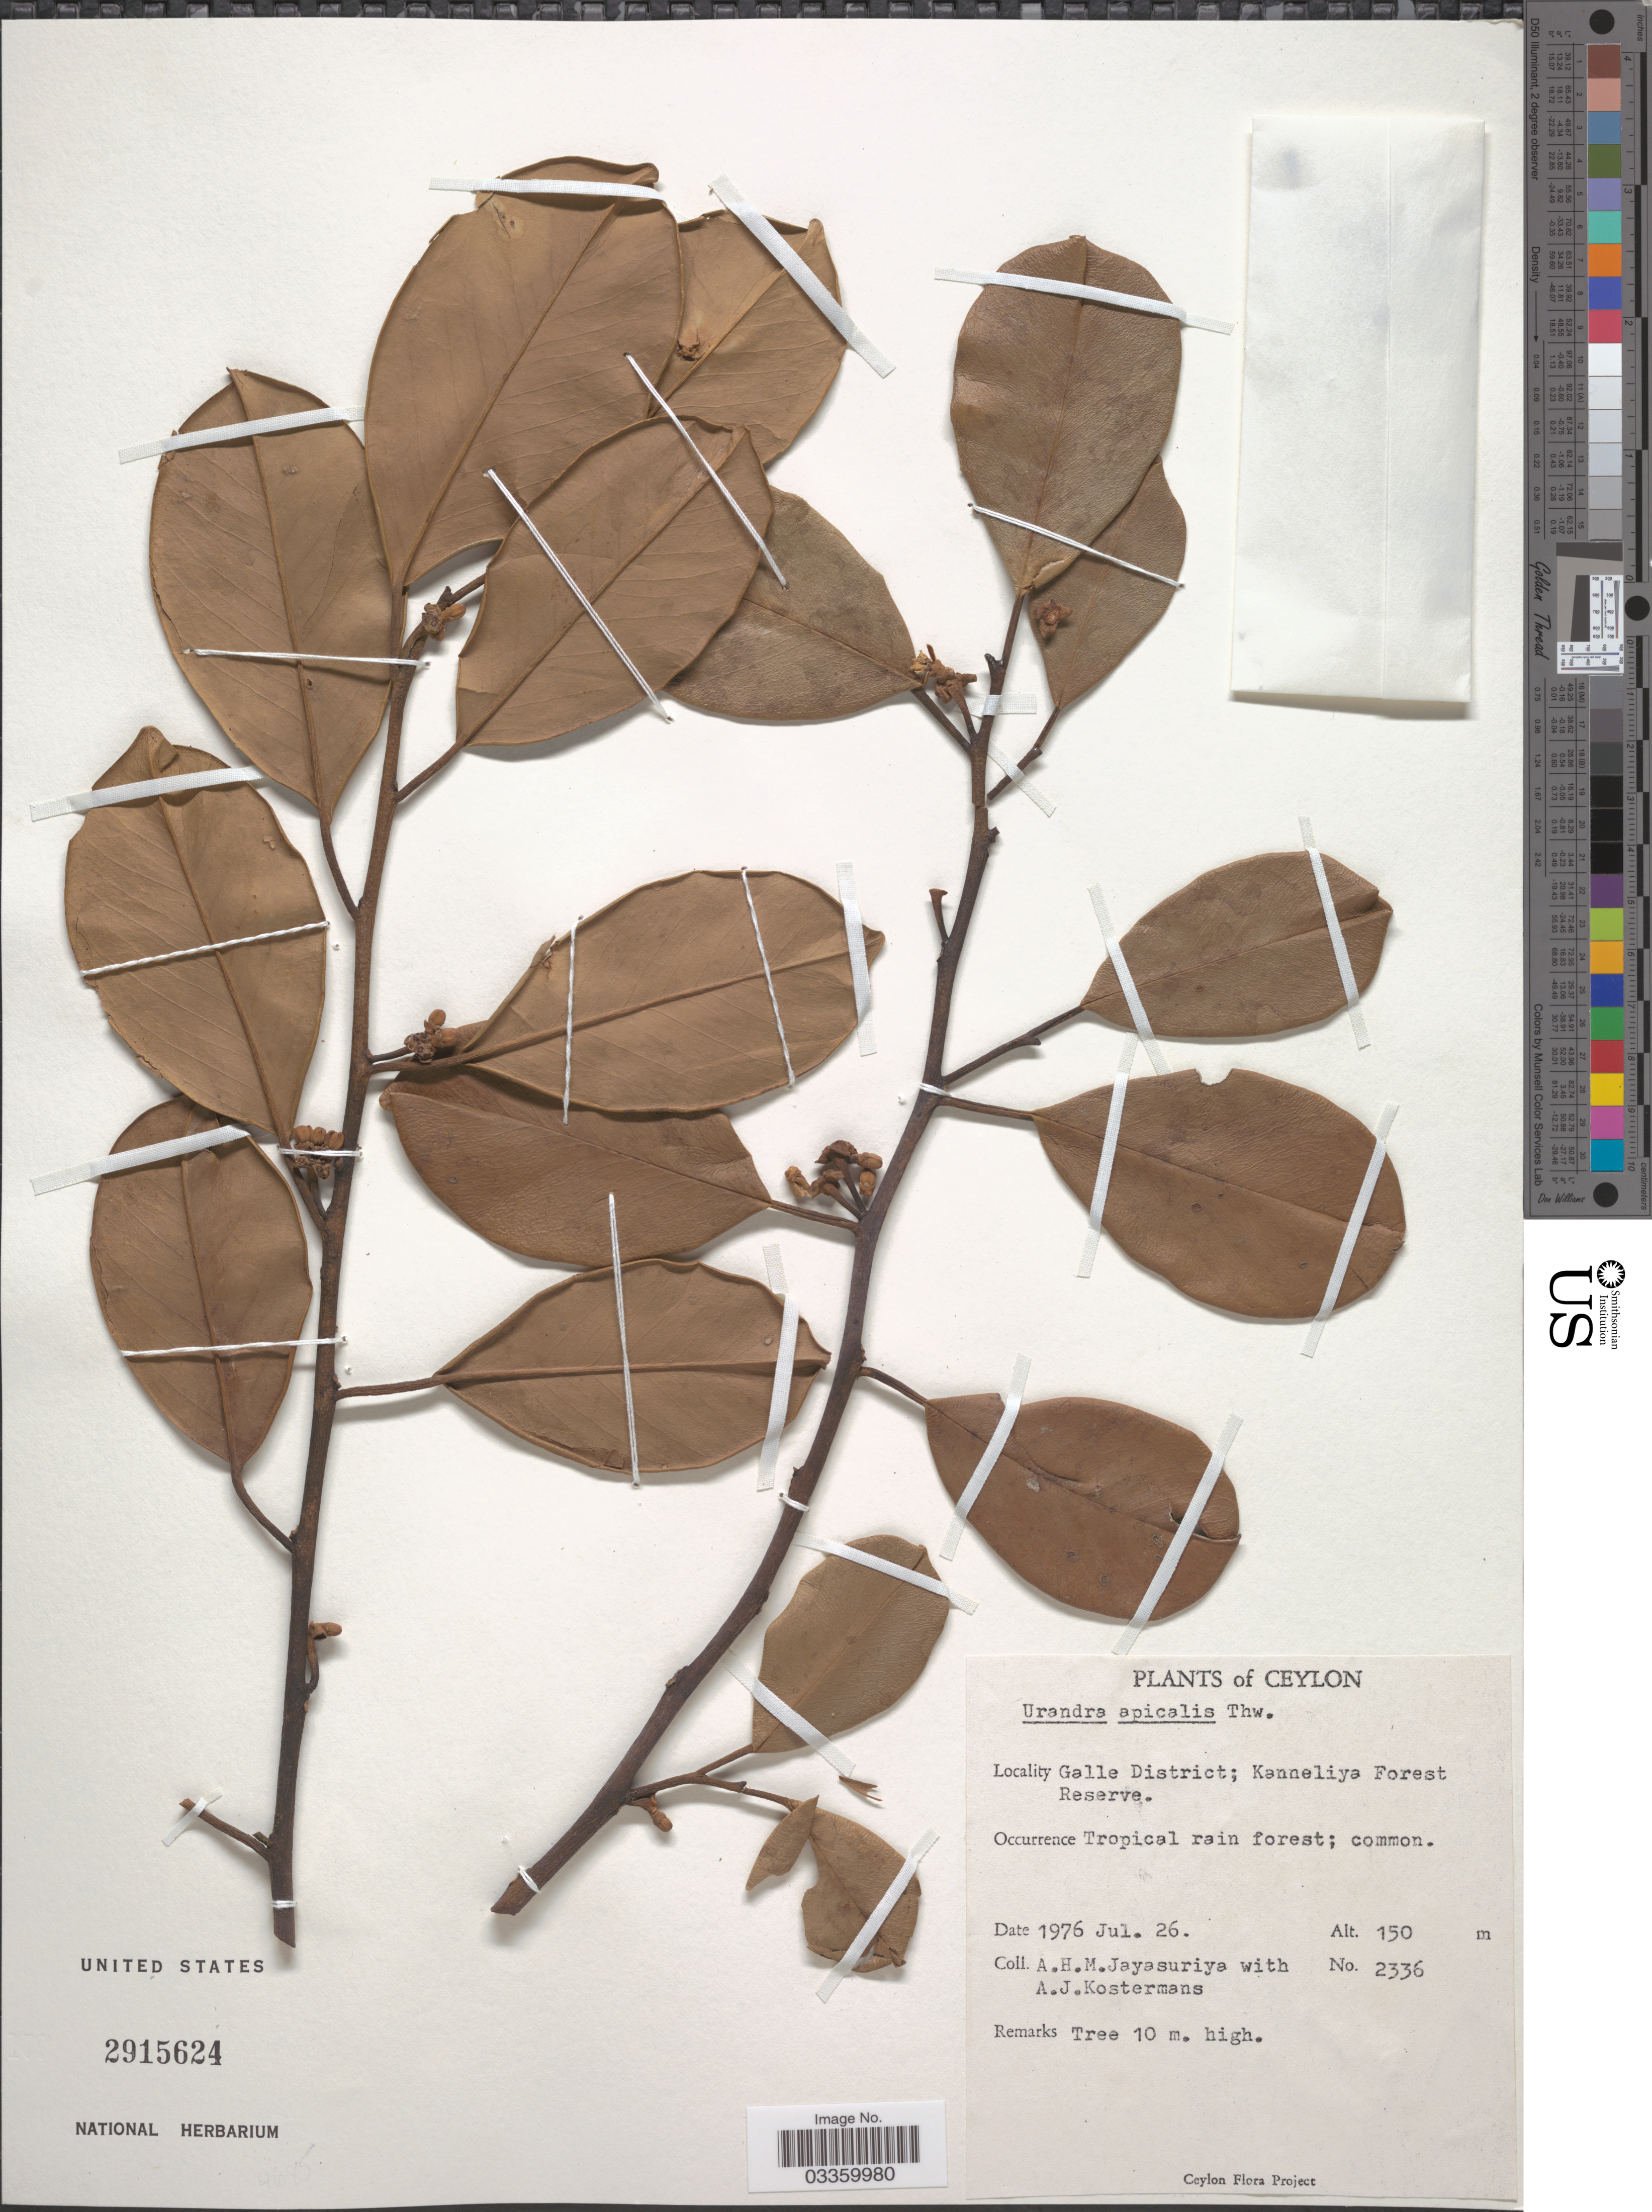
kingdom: Plantae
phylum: Tracheophyta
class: Magnoliopsida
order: Cardiopteridales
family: Stemonuraceae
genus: Stemonurus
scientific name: Stemonurus apicalis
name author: (Thwaites) Miers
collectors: A. H. Jayasuriya & A. J. G. Kostermans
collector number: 2336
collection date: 1976-07-26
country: Sri Lanka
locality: Ceylon. Galle District; Kanneliya Forest Reserve.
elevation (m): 150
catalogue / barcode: US 2915624